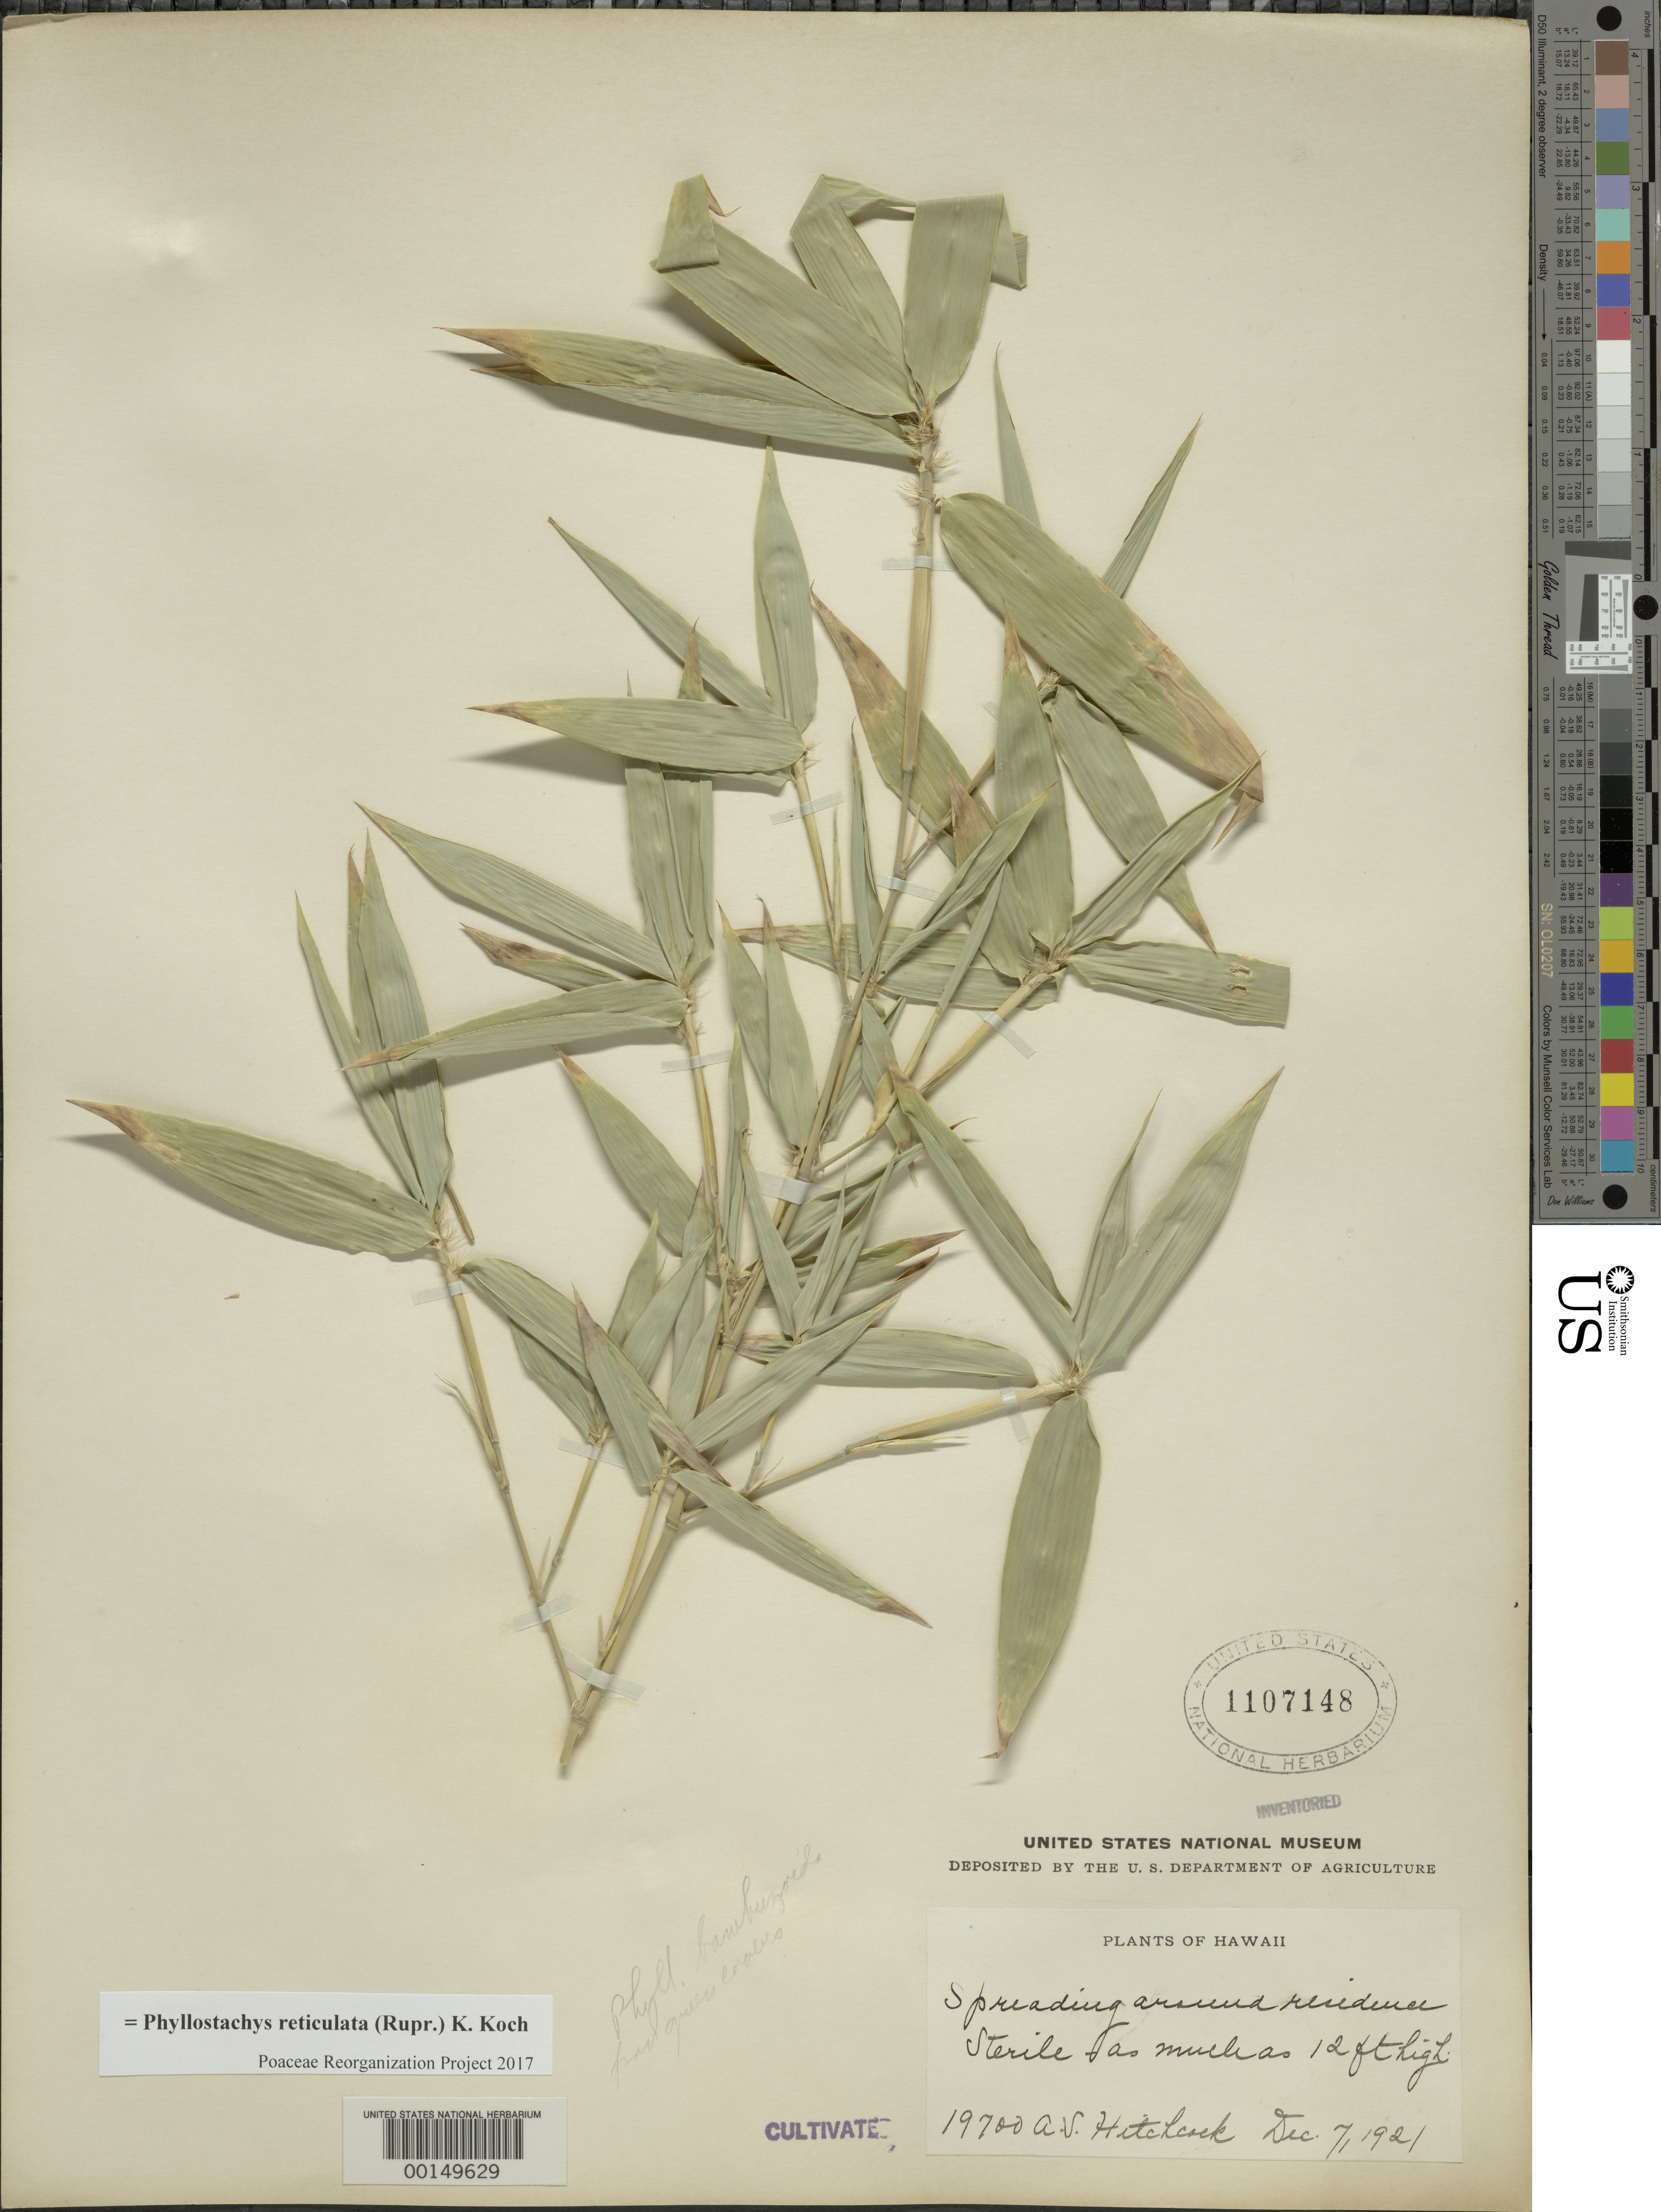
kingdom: Plantae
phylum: Tracheophyta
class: Liliopsida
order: Poales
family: Poaceae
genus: Phyllostachys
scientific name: Phyllostachys reticulata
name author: (Rupr.) K. Koch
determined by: Poaceae Reorganization Project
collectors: A. S. Hitchcock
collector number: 19700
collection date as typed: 07 Dec 1921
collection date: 1921-12-07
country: United States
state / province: Hawaii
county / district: Maui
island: Maui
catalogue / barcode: US 1107148